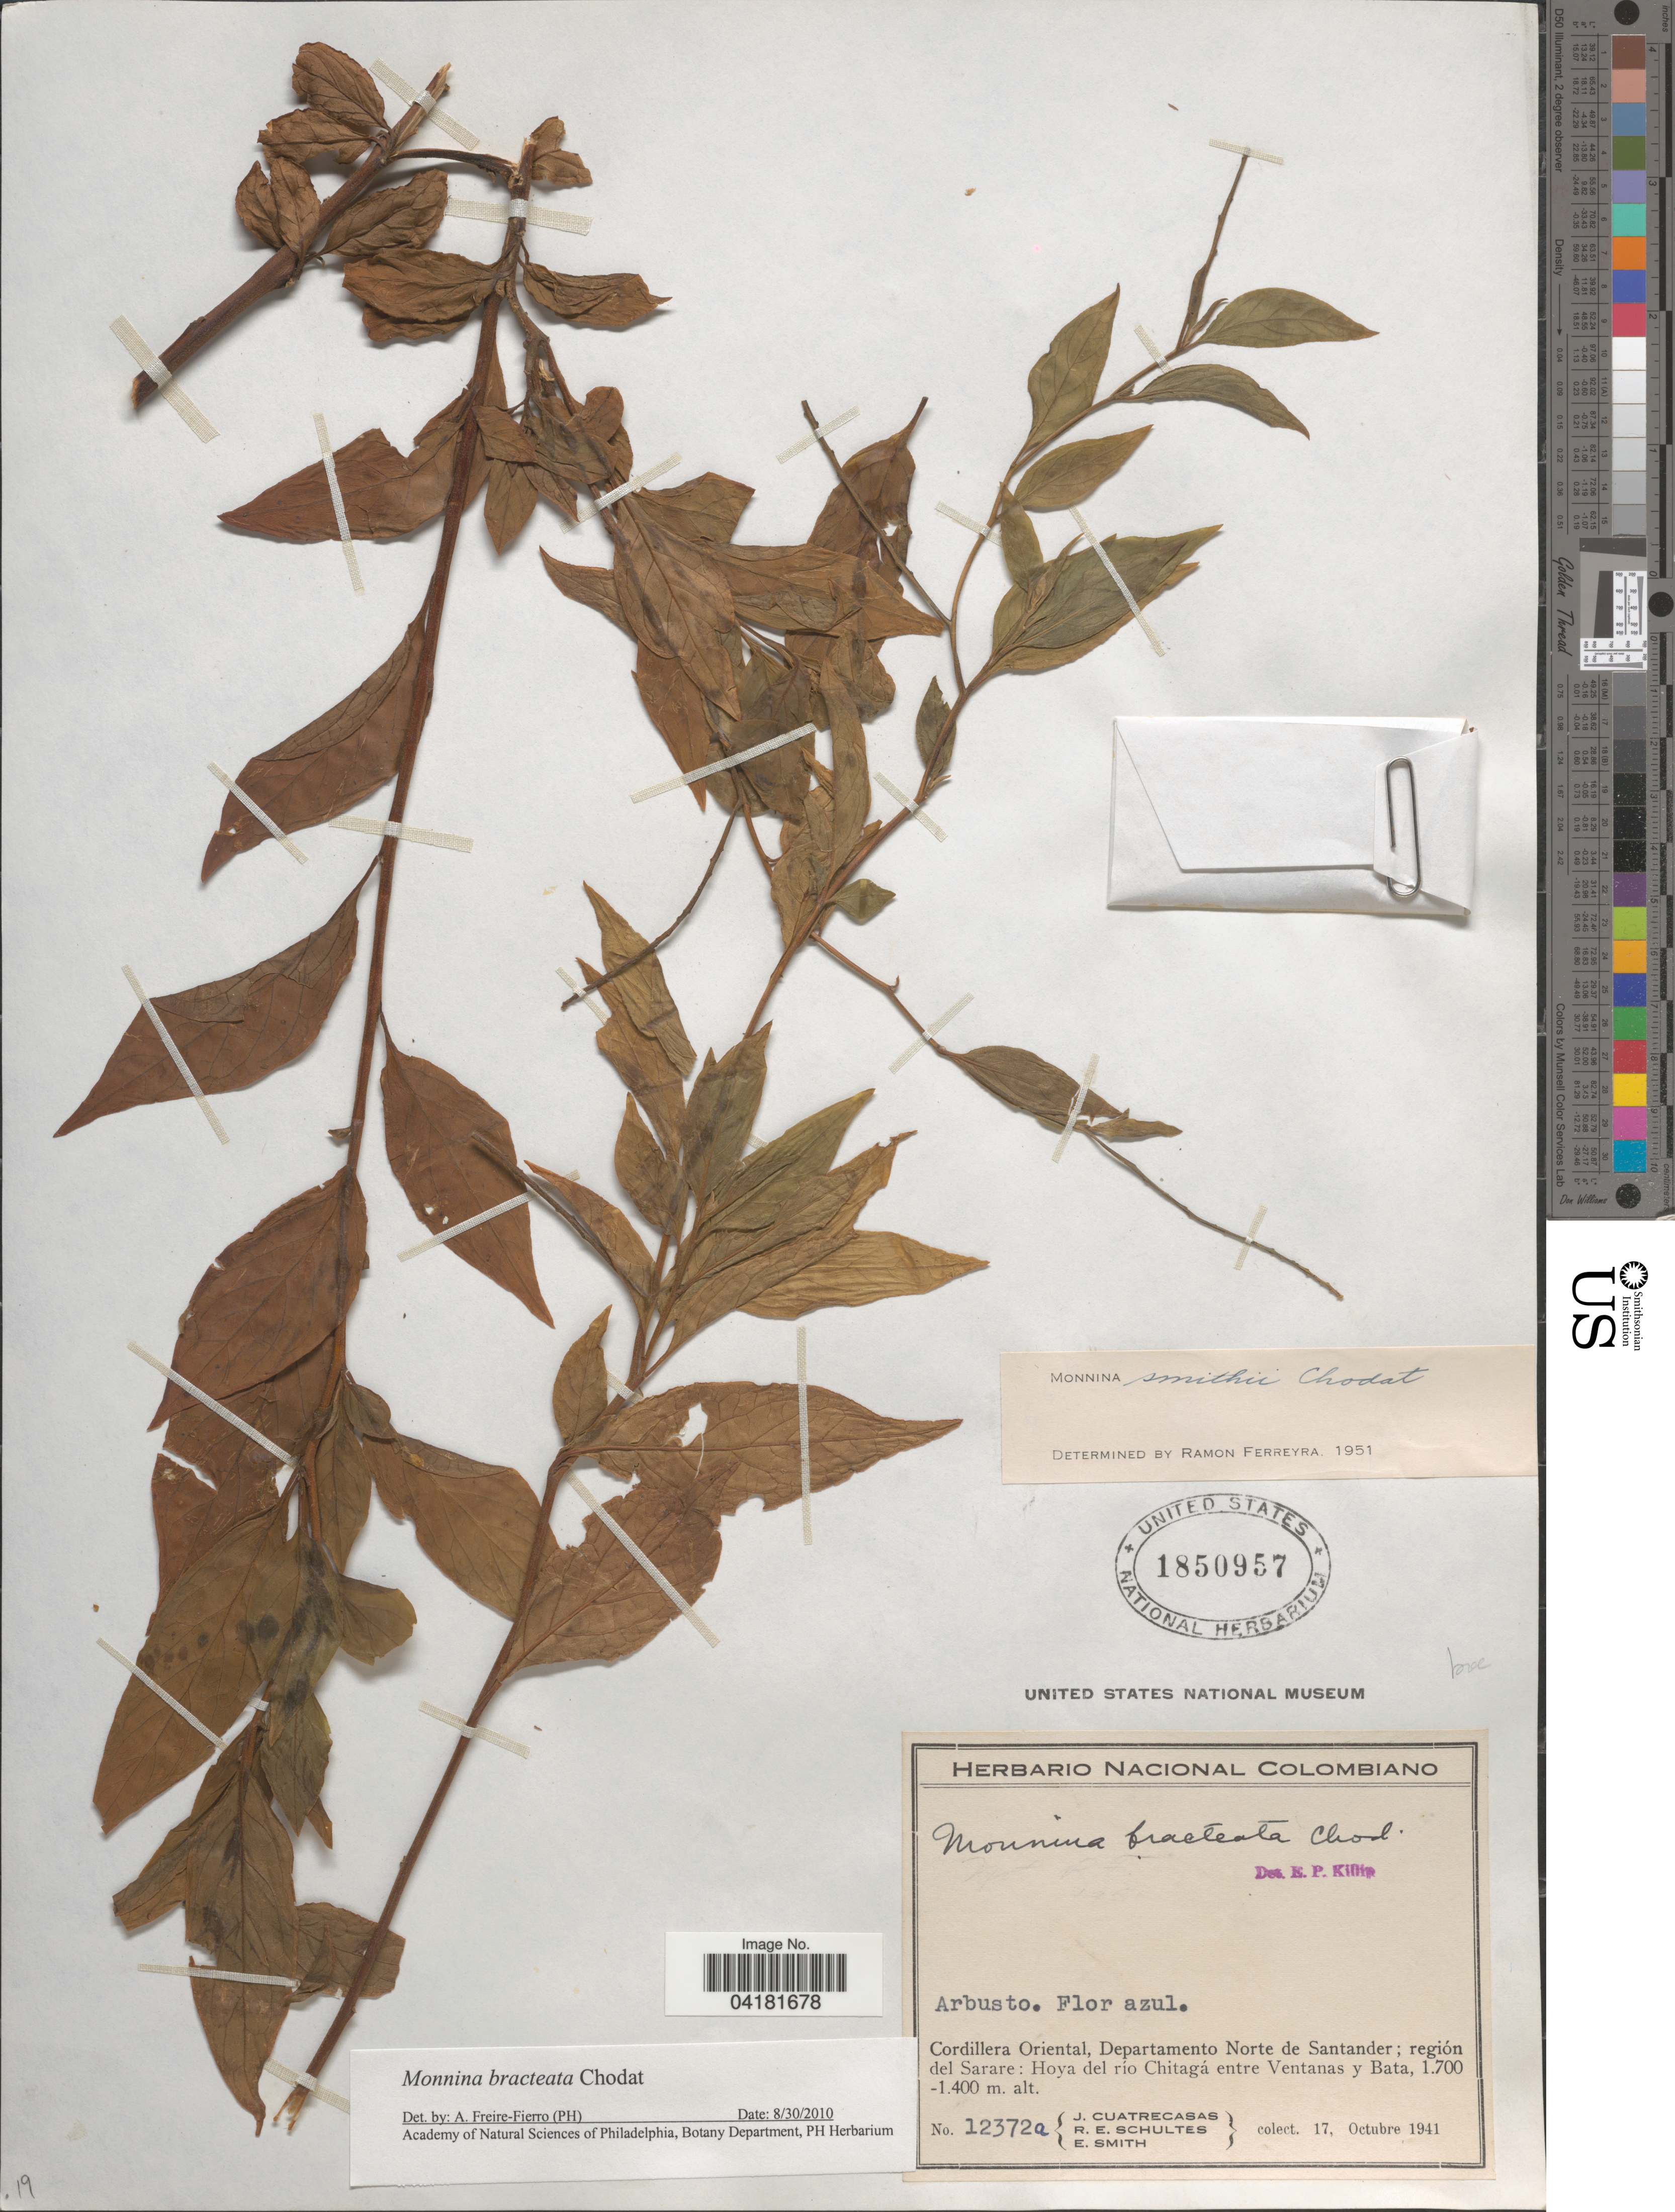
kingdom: Plantae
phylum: Tracheophyta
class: Magnoliopsida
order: Fabales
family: Polygalaceae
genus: Monnina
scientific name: Monnina bracteata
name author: Chodat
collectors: J. Cuatrecasas, R. E. Schultes & E. Smith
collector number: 12372a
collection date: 1941-10-17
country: Colombia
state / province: Norte de Santander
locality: Cordillera Oriental, Departamento Norte de Santander; región del Sarare: Hoya del río Chitagá entre Ventanas y Bata.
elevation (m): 1400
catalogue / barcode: US 1850957